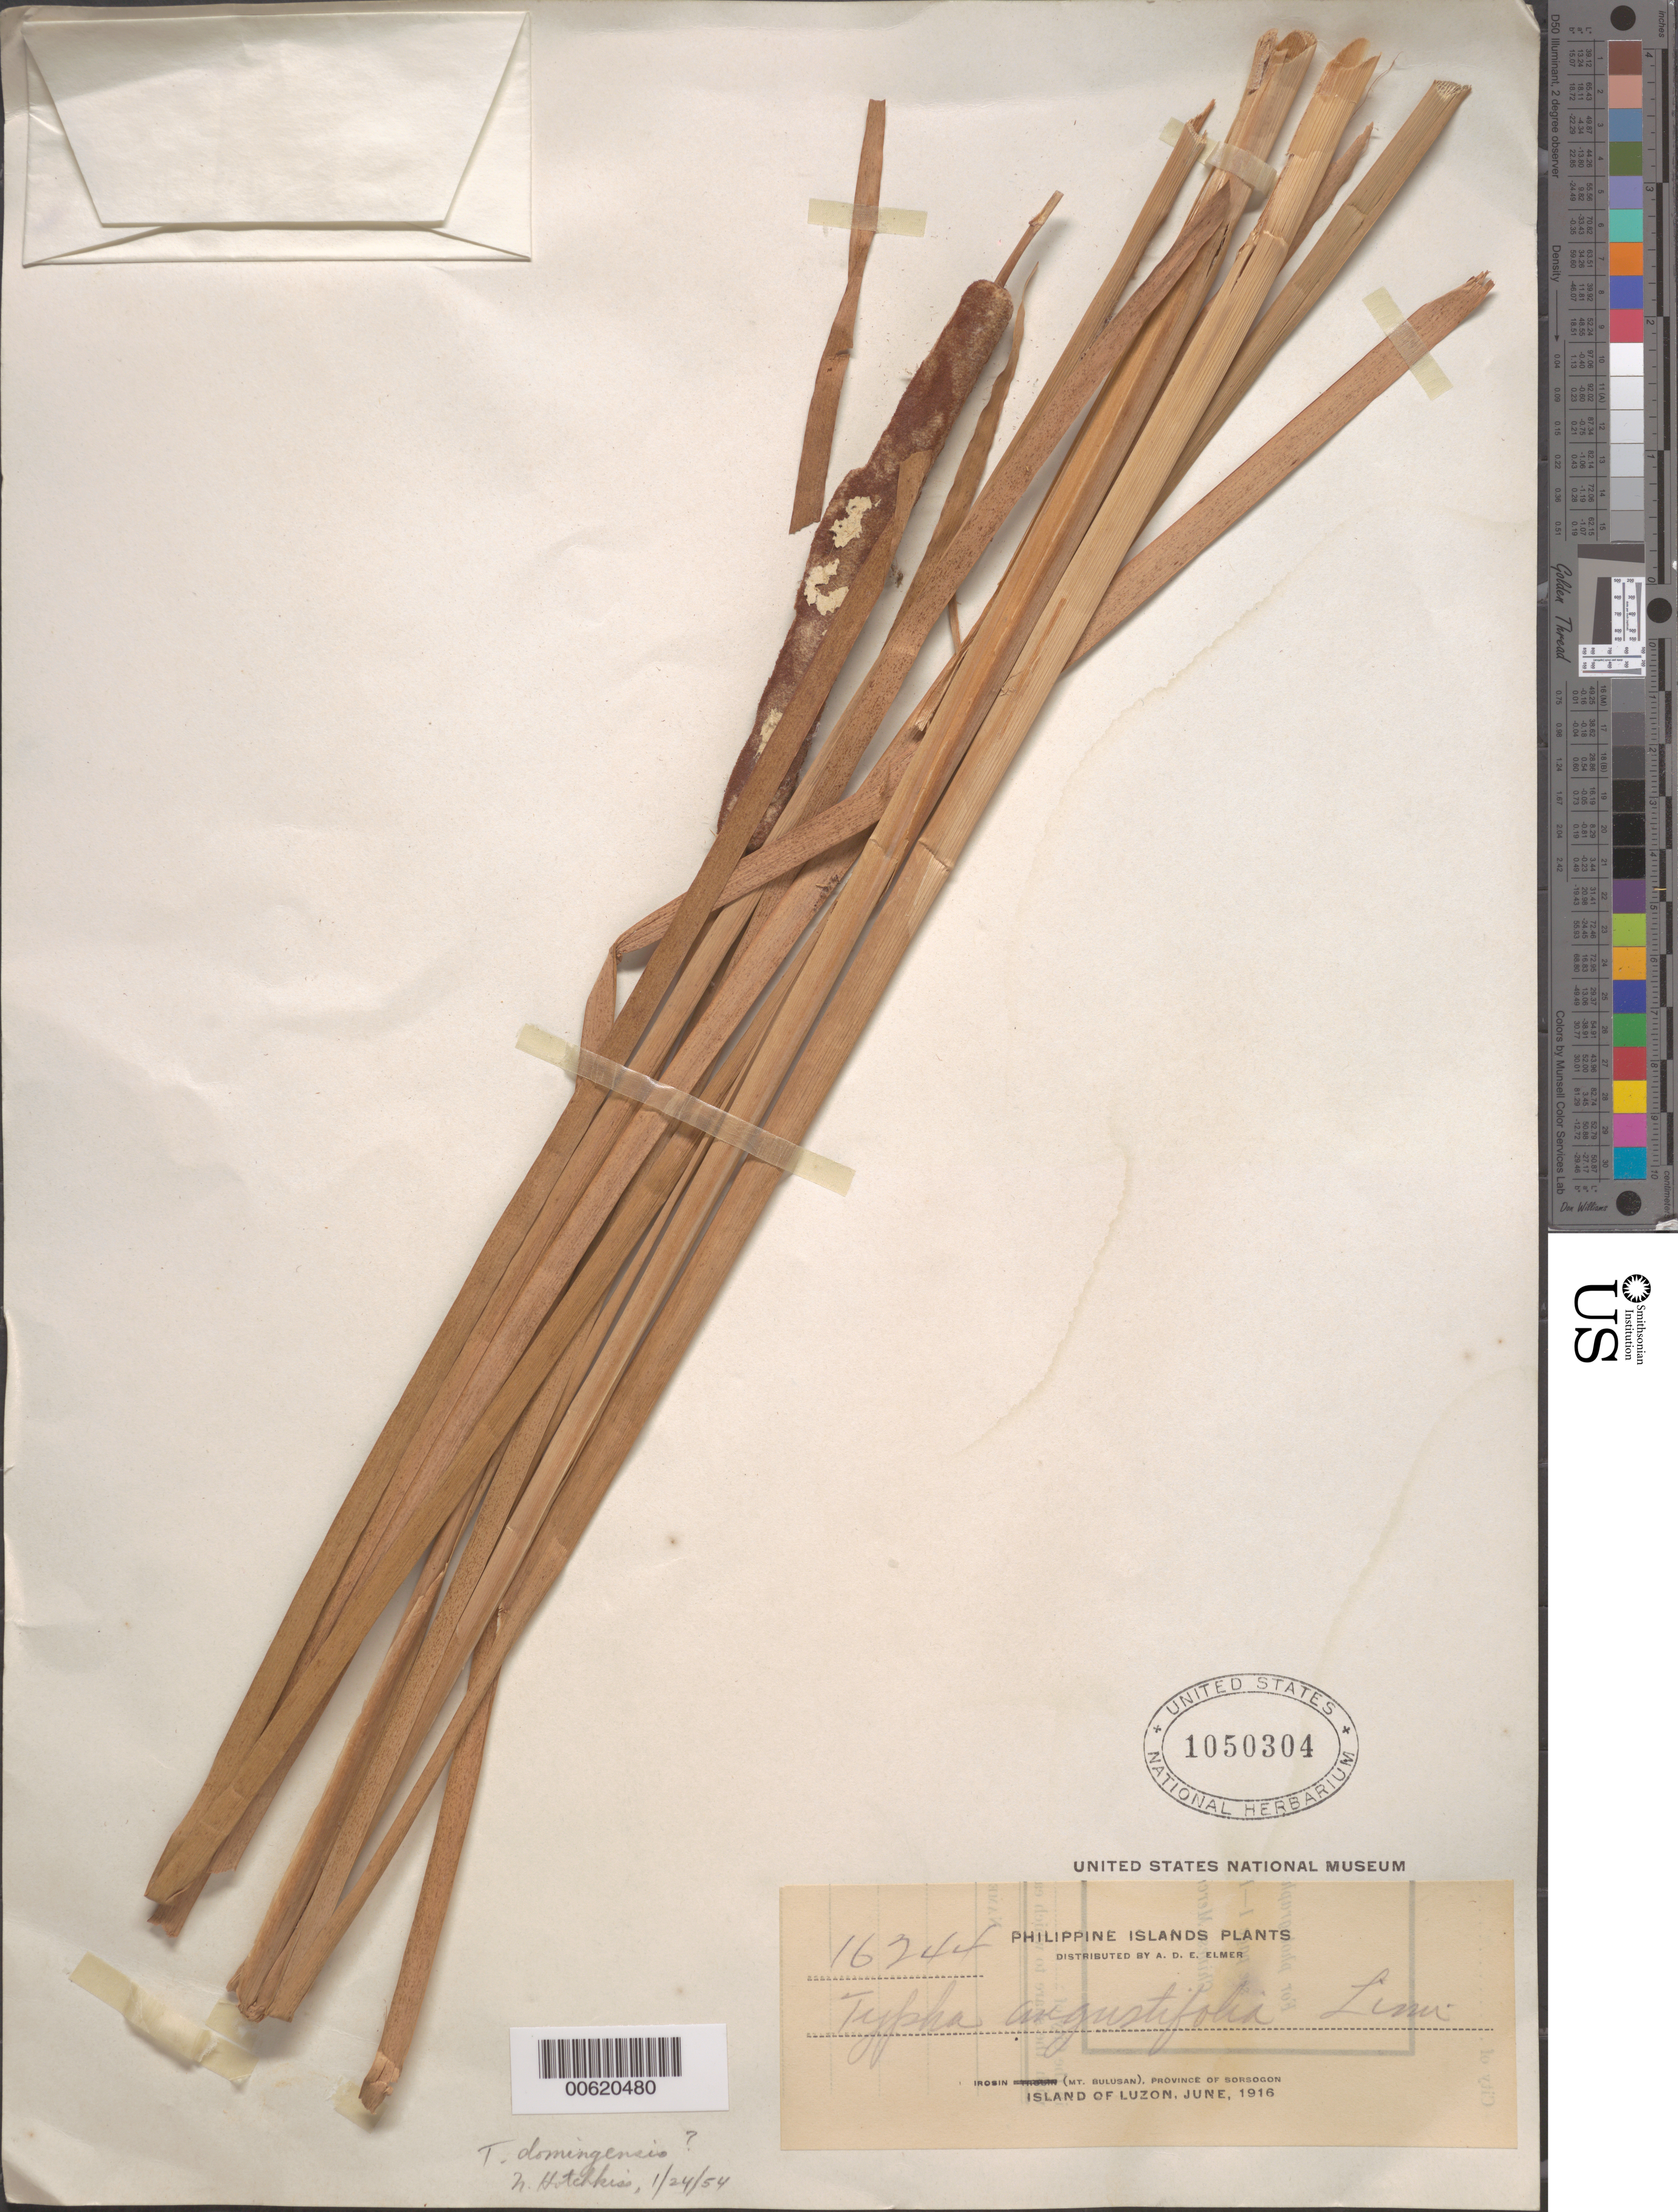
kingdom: Plantae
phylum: Tracheophyta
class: Liliopsida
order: Poales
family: Typhaceae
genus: Typha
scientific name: Typha domingensis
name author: Pers.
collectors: A. D. E. Elmer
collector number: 16244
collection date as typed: Jun 1916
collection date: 1916-06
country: Philippines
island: Luzon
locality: Mt. Bulusan, Sosogon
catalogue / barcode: US 1050304